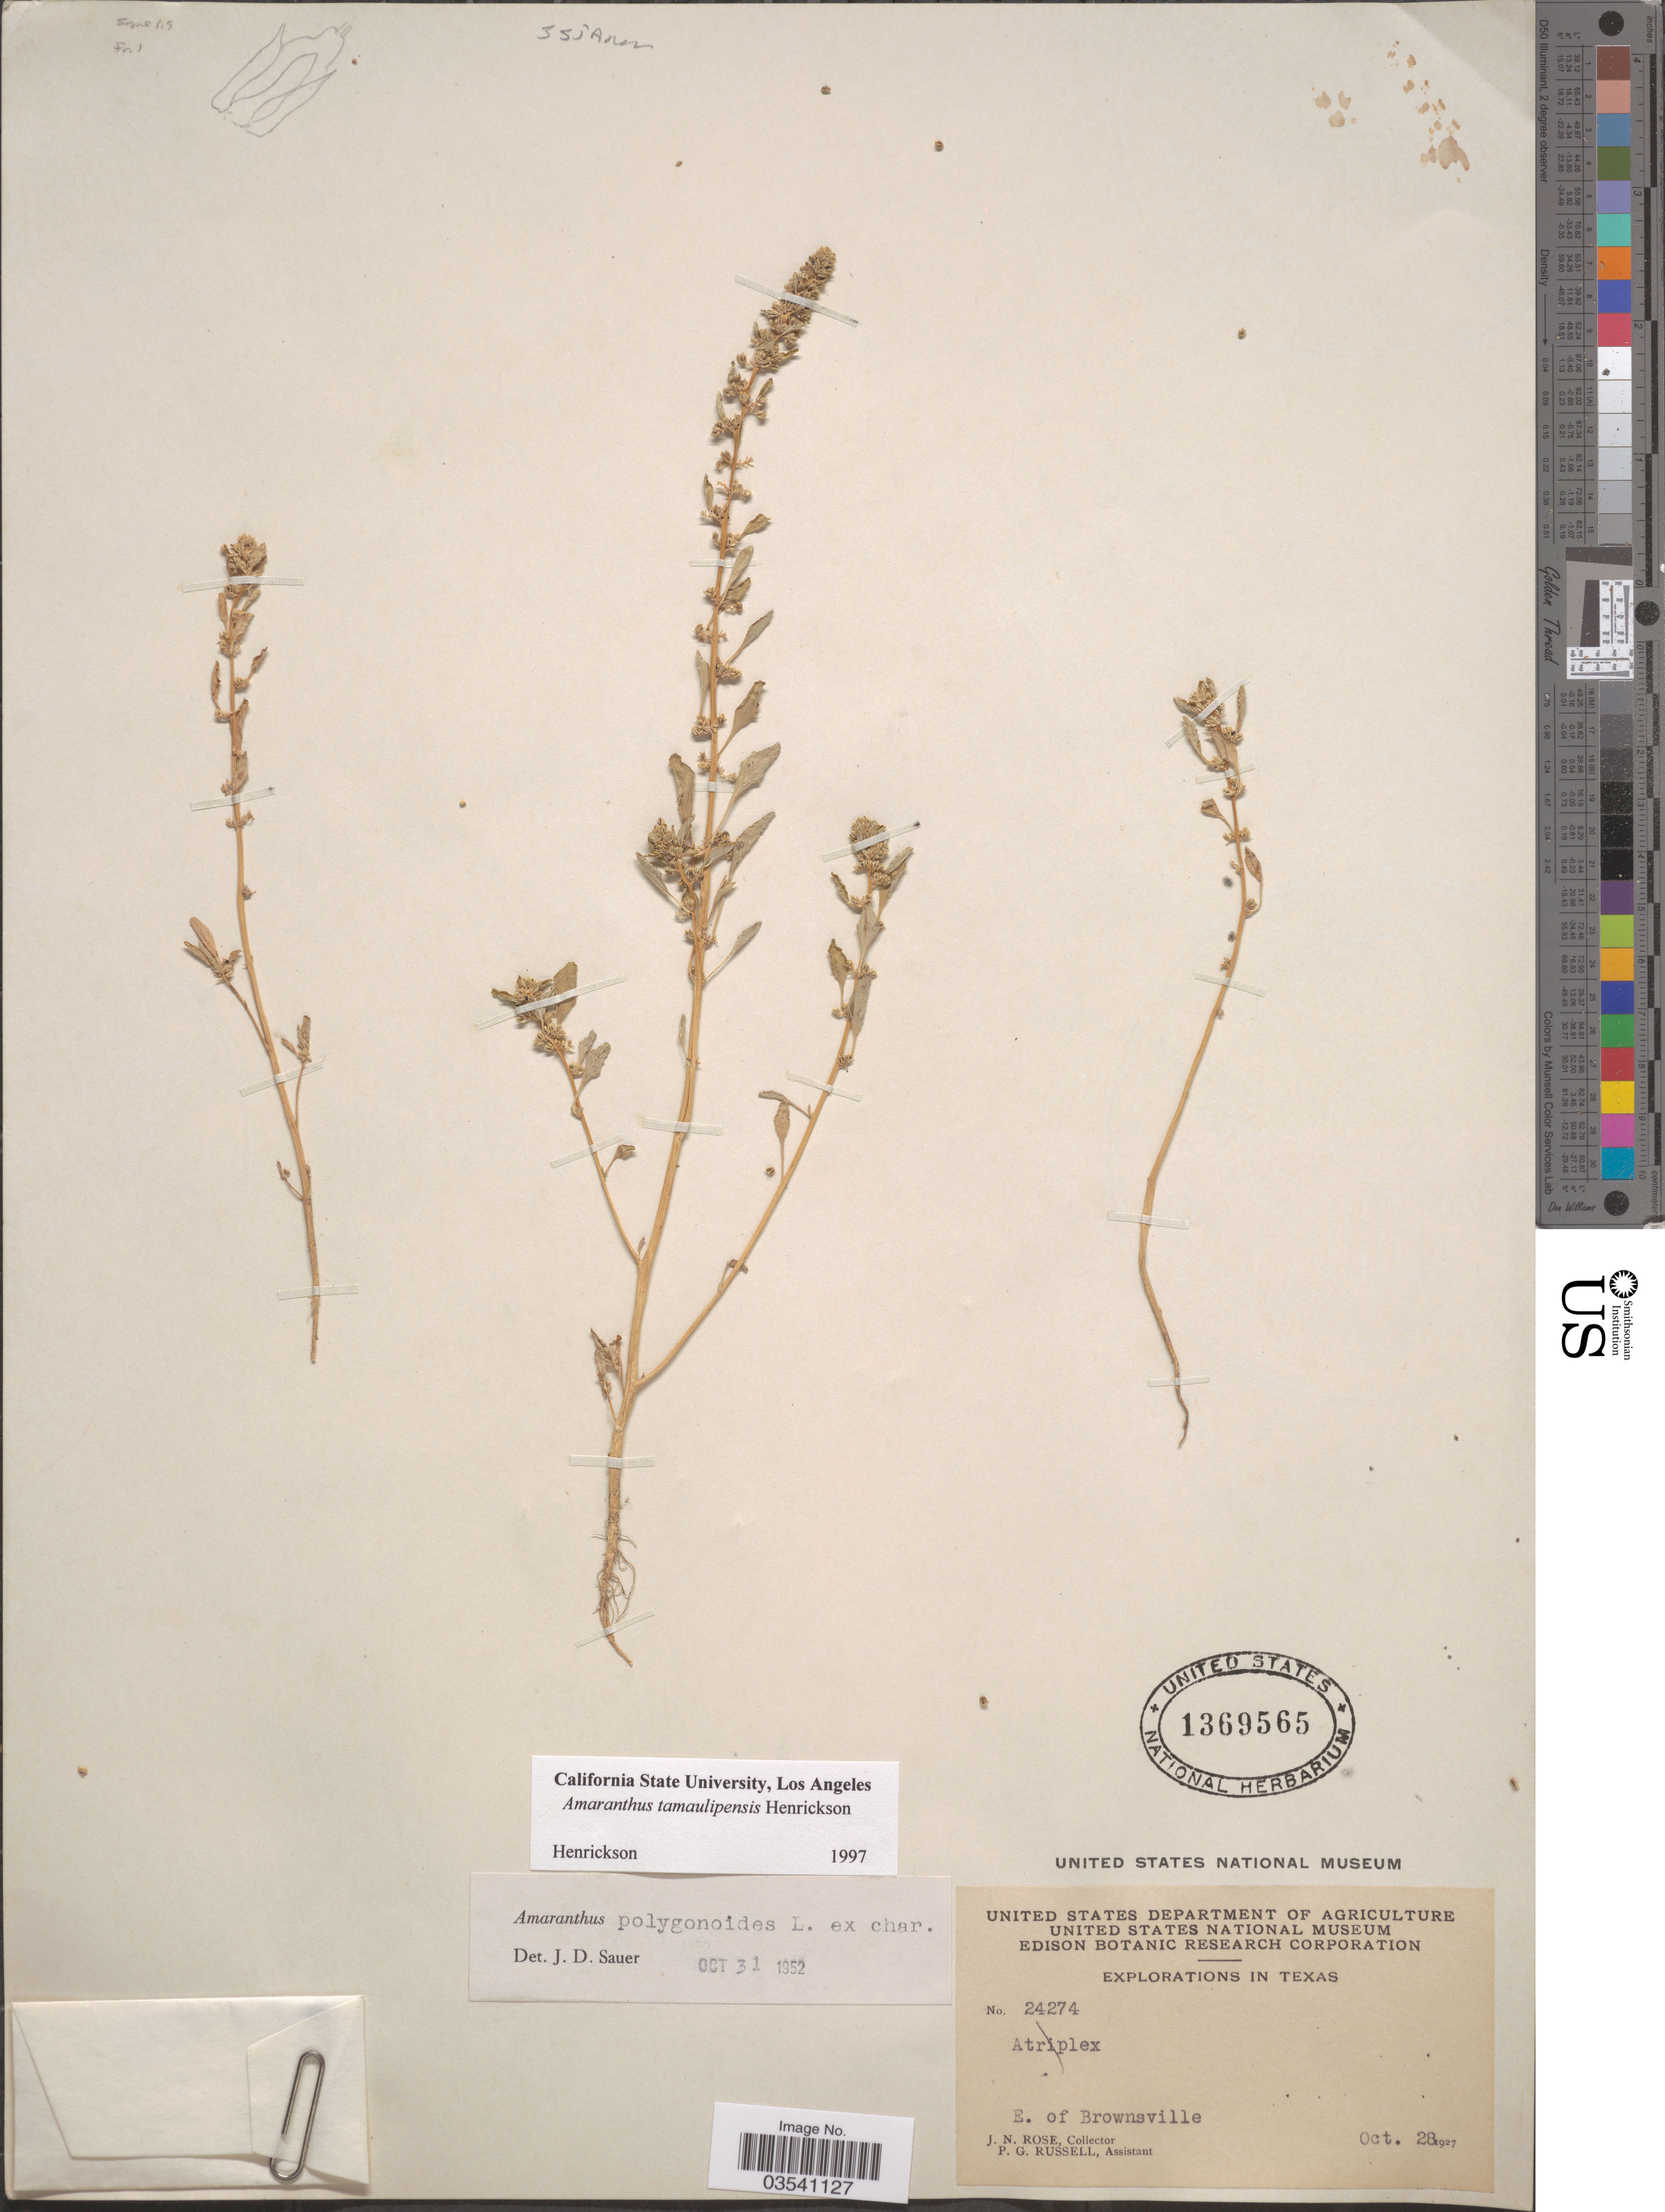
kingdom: Plantae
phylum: Tracheophyta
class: Magnoliopsida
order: Caryophyllales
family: Amaranthaceae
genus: Amaranthus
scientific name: Amaranthus tamaulipensis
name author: Henrickson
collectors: J. N. Rose & P. G. Russell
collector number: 24274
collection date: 1927-10-28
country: United States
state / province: Texas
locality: E. of Brownsville.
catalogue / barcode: US 1369565